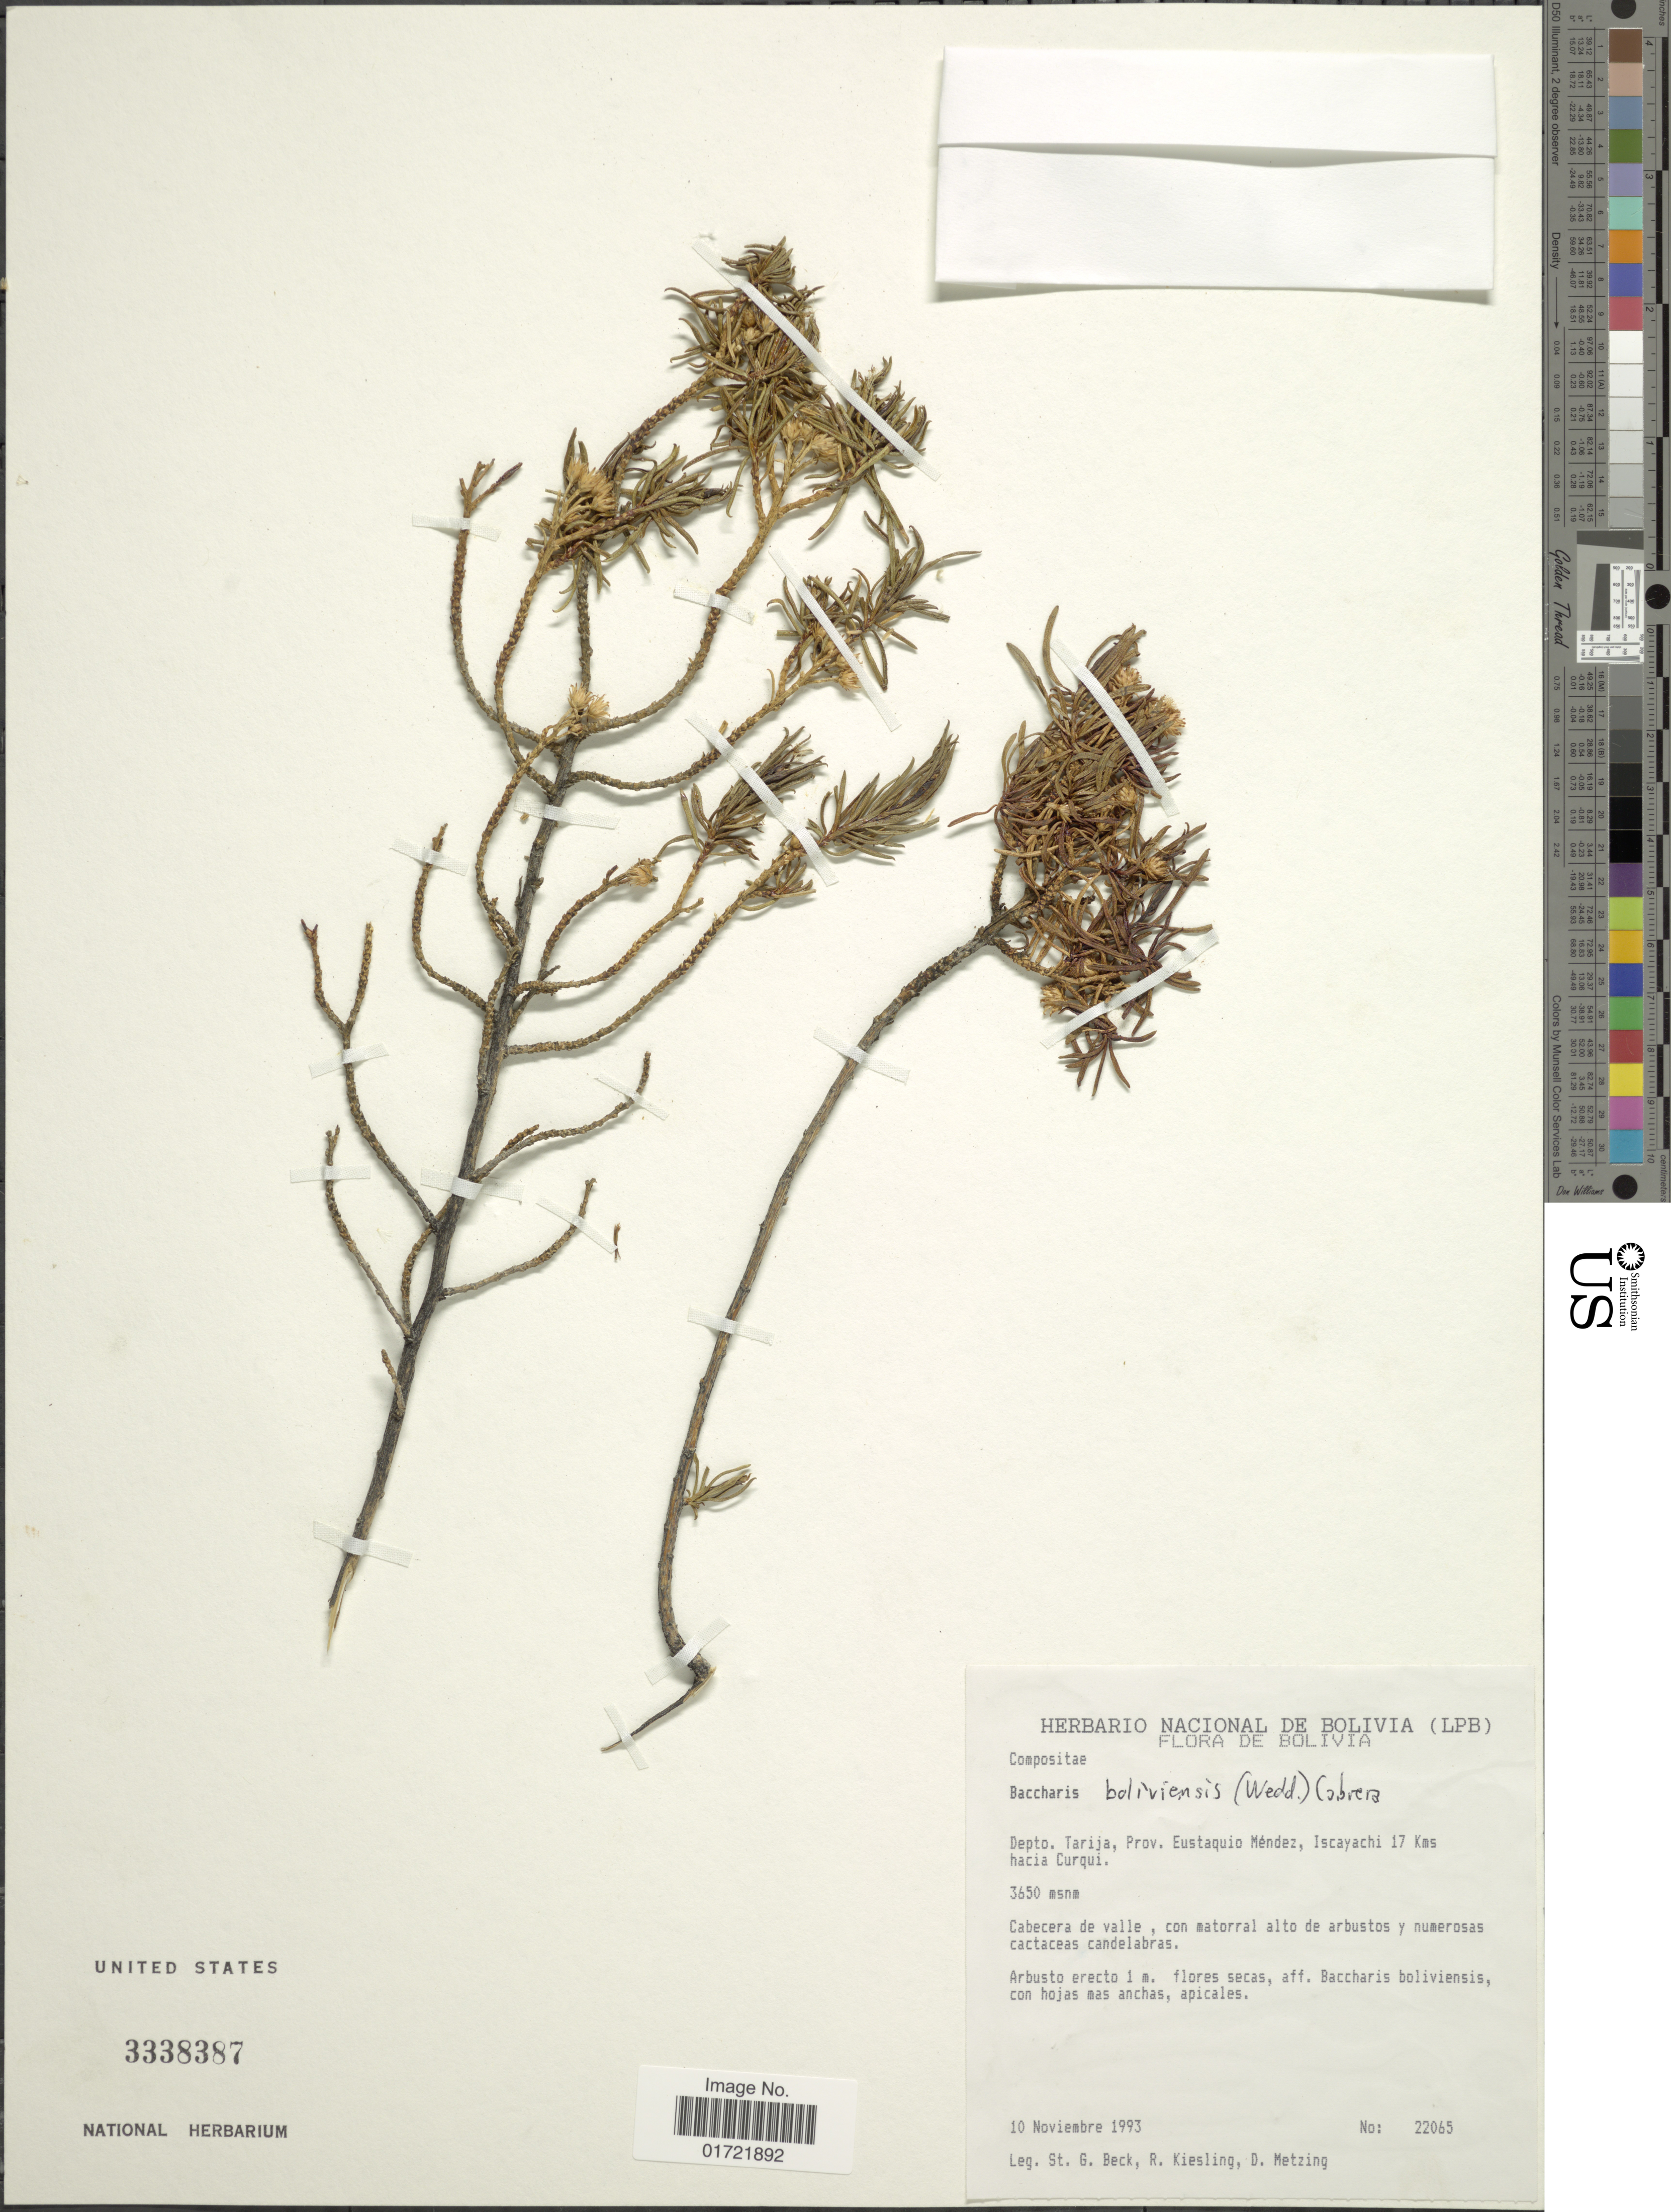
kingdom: Plantae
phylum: Tracheophyta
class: Magnoliopsida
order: Asterales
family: Asteraceae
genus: Baccharis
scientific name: Baccharis bolivensis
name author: (Wedd.) Cabrera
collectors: S. G. Beck, R. Kiesling & D. Metzing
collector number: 22065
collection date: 1993-11-10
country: Bolivia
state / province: Tarija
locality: Pro. Eustaquio Mendez, Iscayachi 17 kms hacia Curqui.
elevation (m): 3650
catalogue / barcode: US 3338387